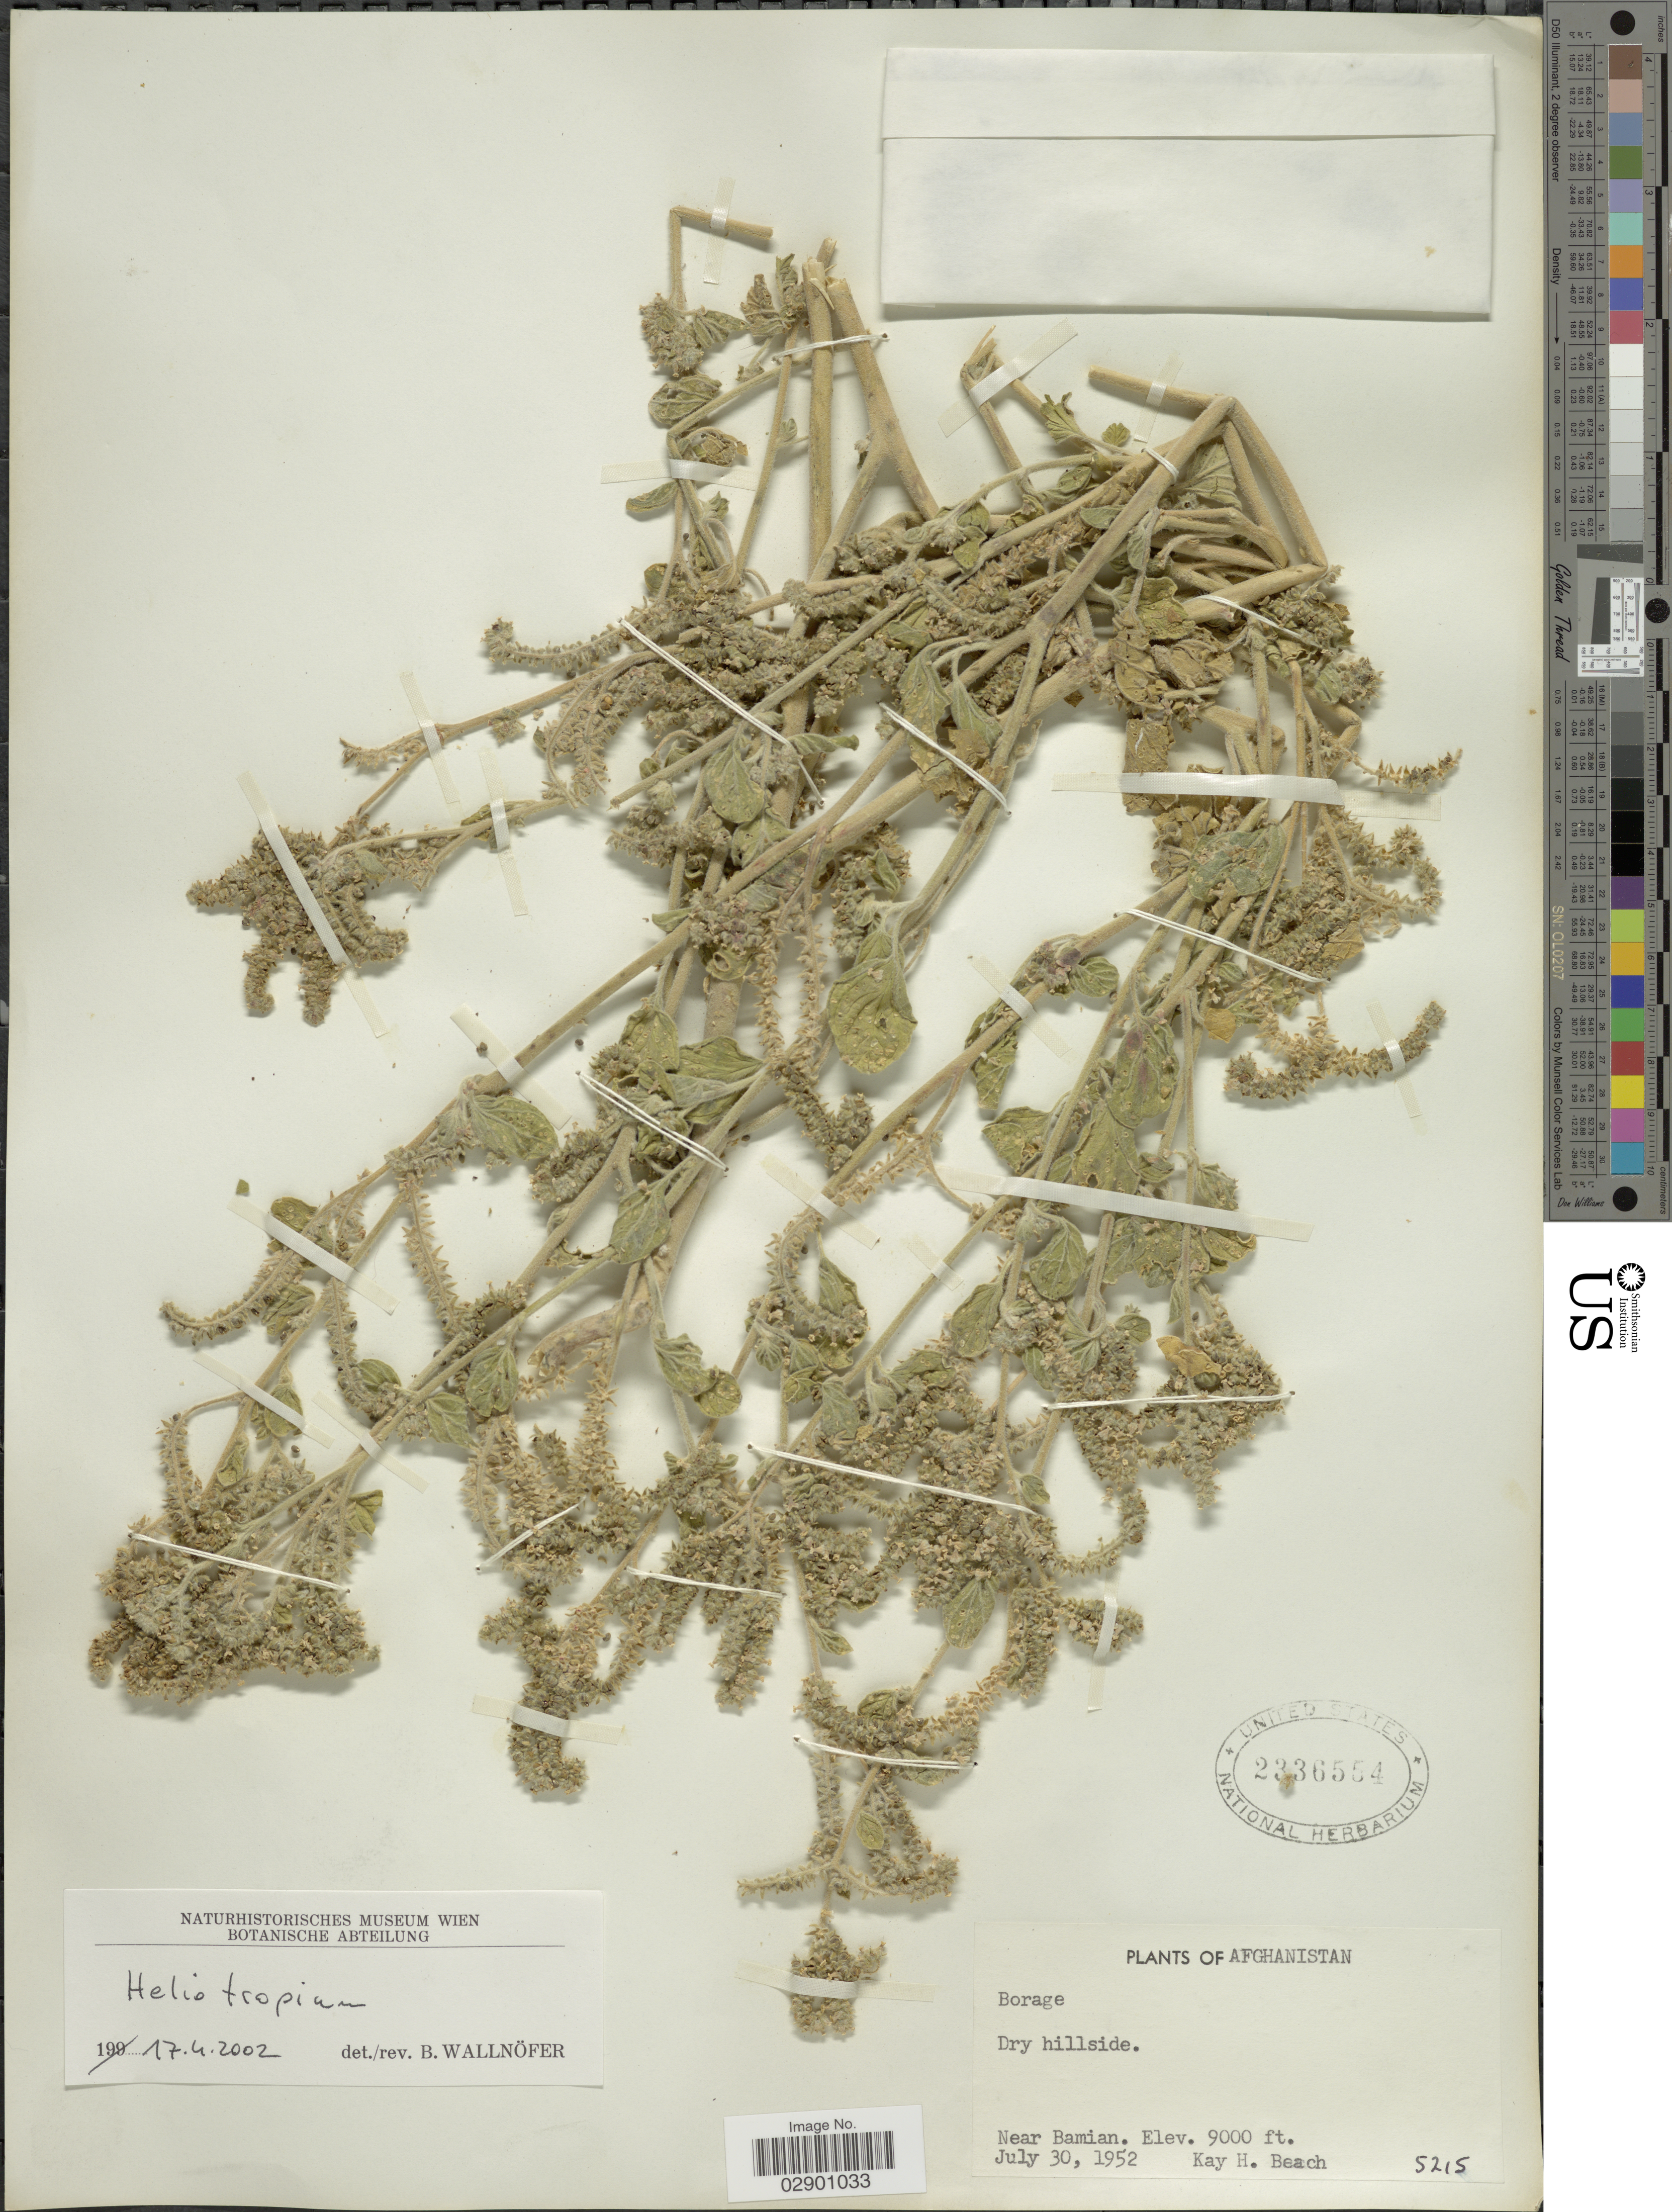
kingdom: Plantae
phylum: Tracheophyta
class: Magnoliopsida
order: Boraginales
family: Heliotropiaceae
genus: Heliotropium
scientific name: Heliotropium sp.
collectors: K. H. Beach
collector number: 5215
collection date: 1952-07-30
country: Afghanistan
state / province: Bamian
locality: Near Bamian.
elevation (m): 2743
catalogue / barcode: US 2336554